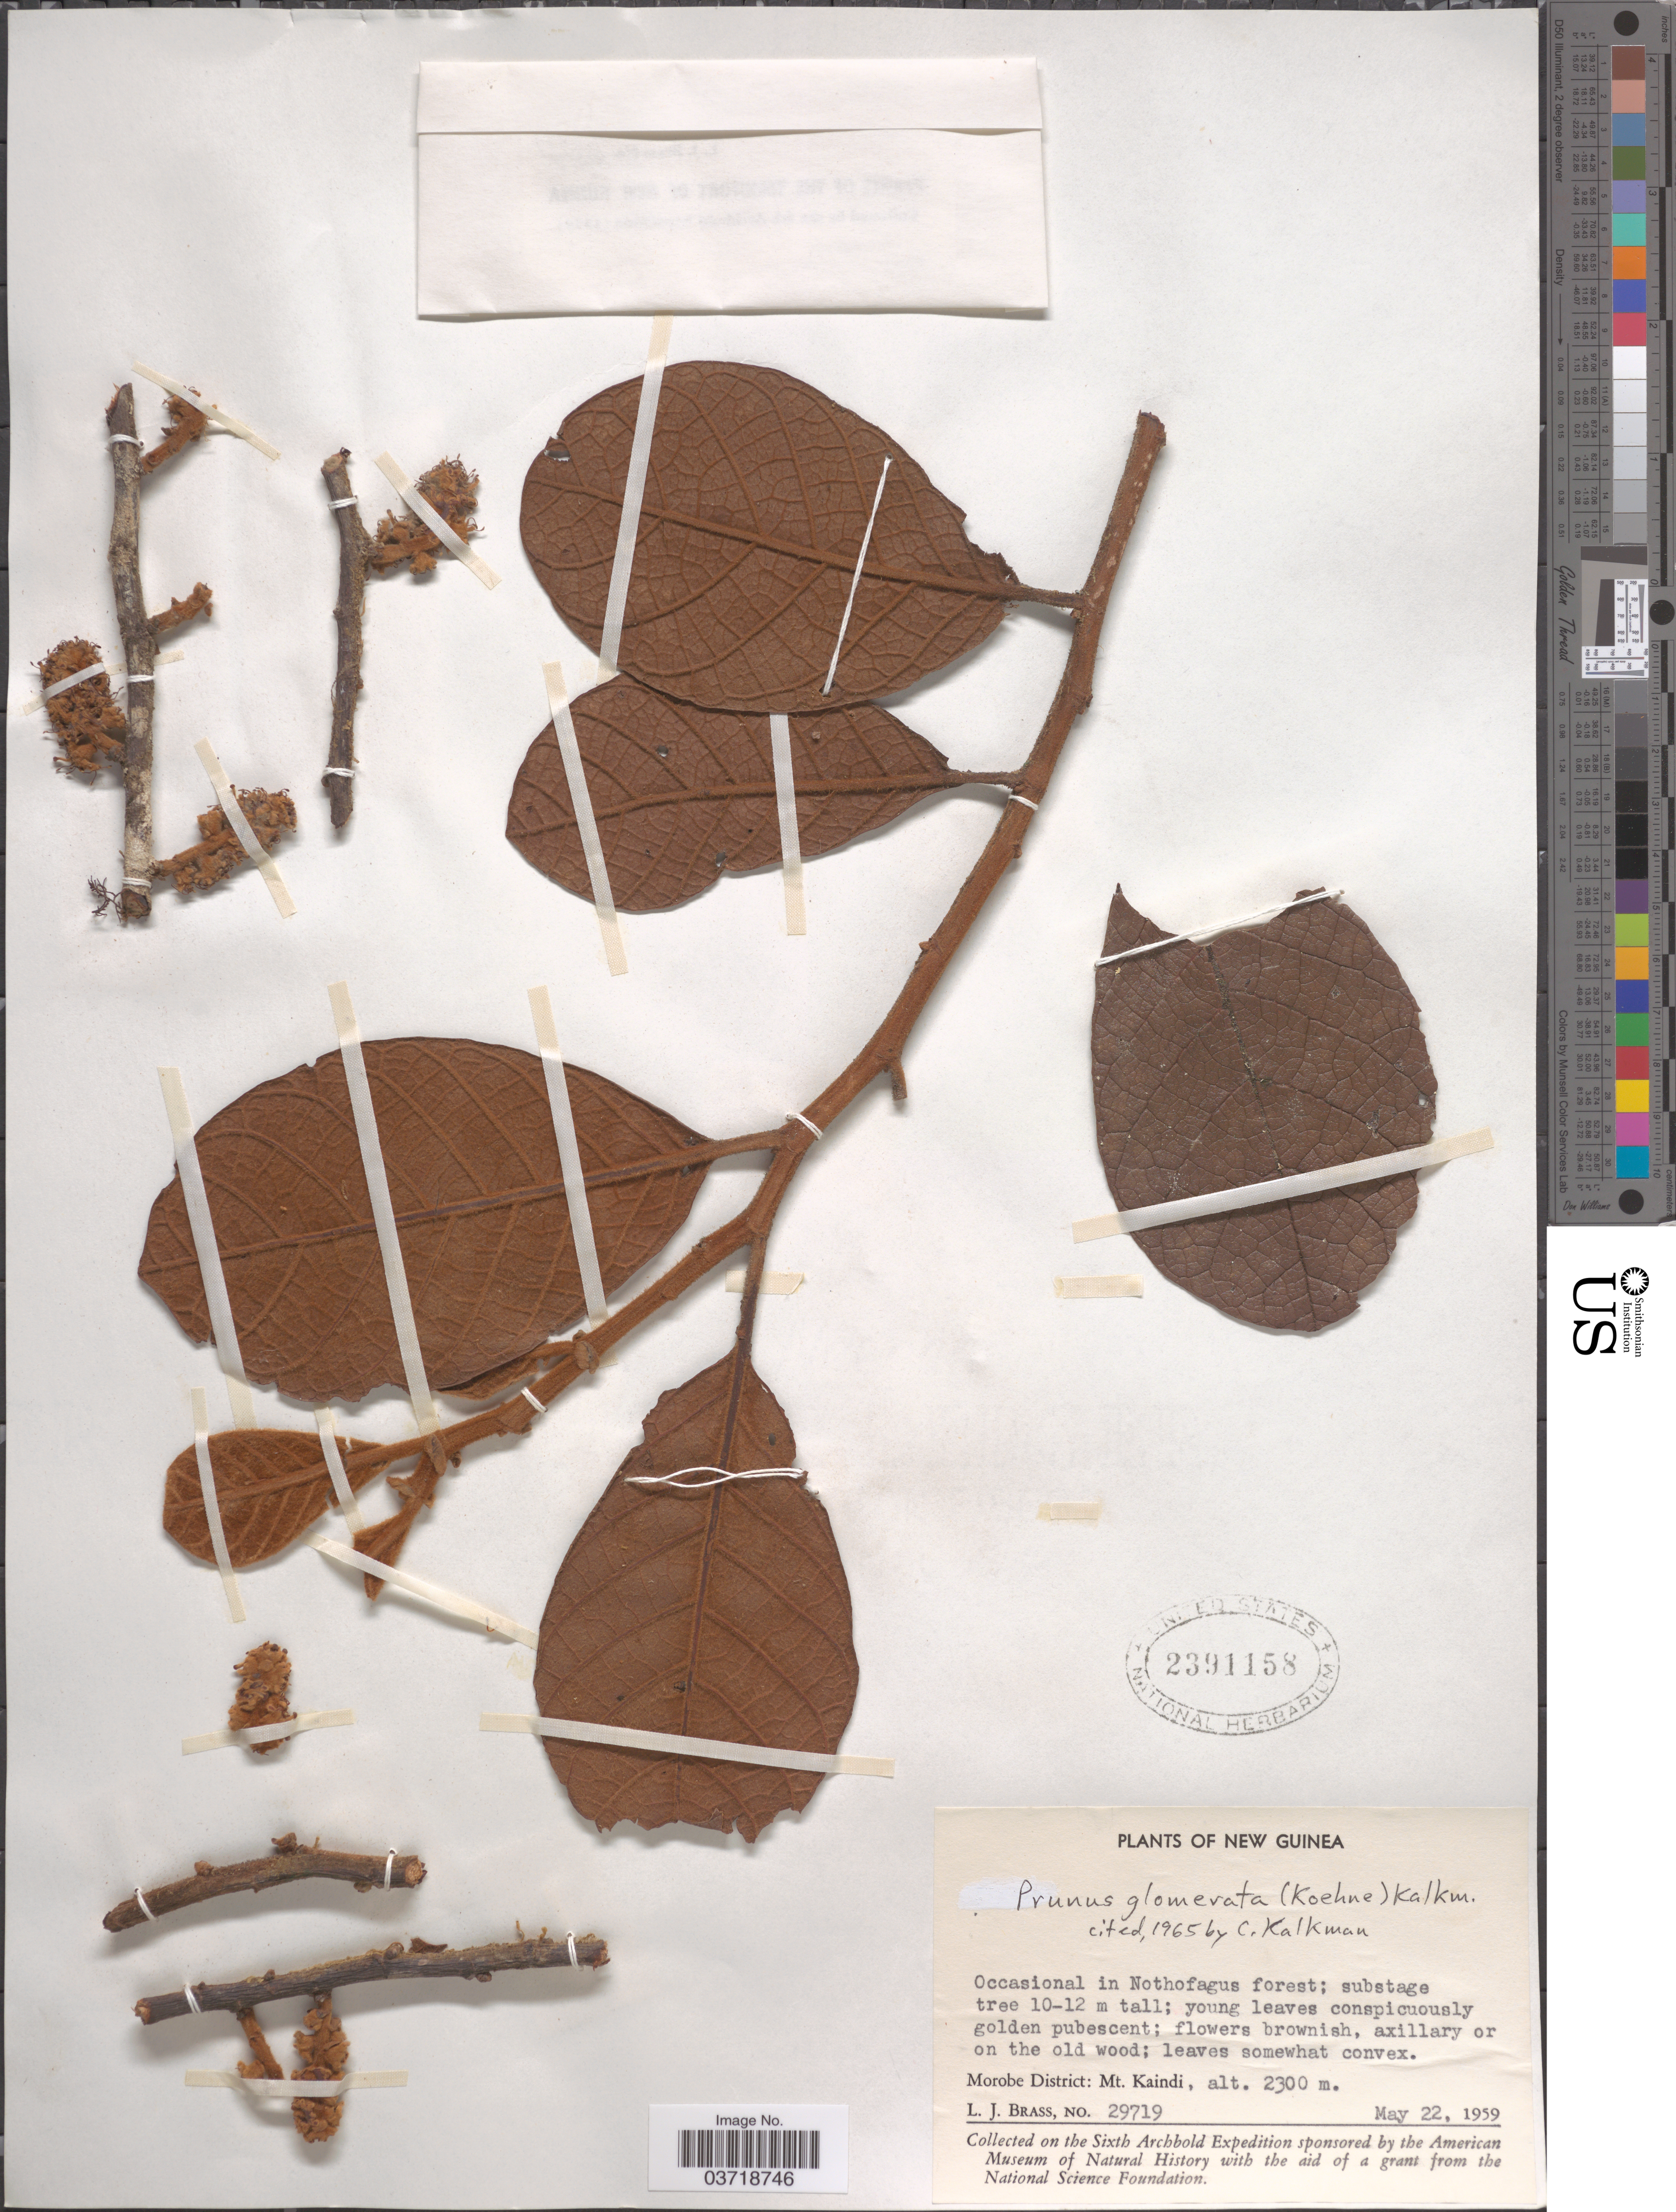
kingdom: Plantae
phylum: Tracheophyta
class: Magnoliopsida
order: Rosales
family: Rosaceae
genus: Prunus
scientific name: Prunus glomerata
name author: (Koehne) Kalkman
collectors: L. J. Brass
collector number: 29719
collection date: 1959-05-22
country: Papua New Guinea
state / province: Morobe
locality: New Guinea. Morobe District: Mt. Kaindi.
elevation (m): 2300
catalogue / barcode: US 2391158